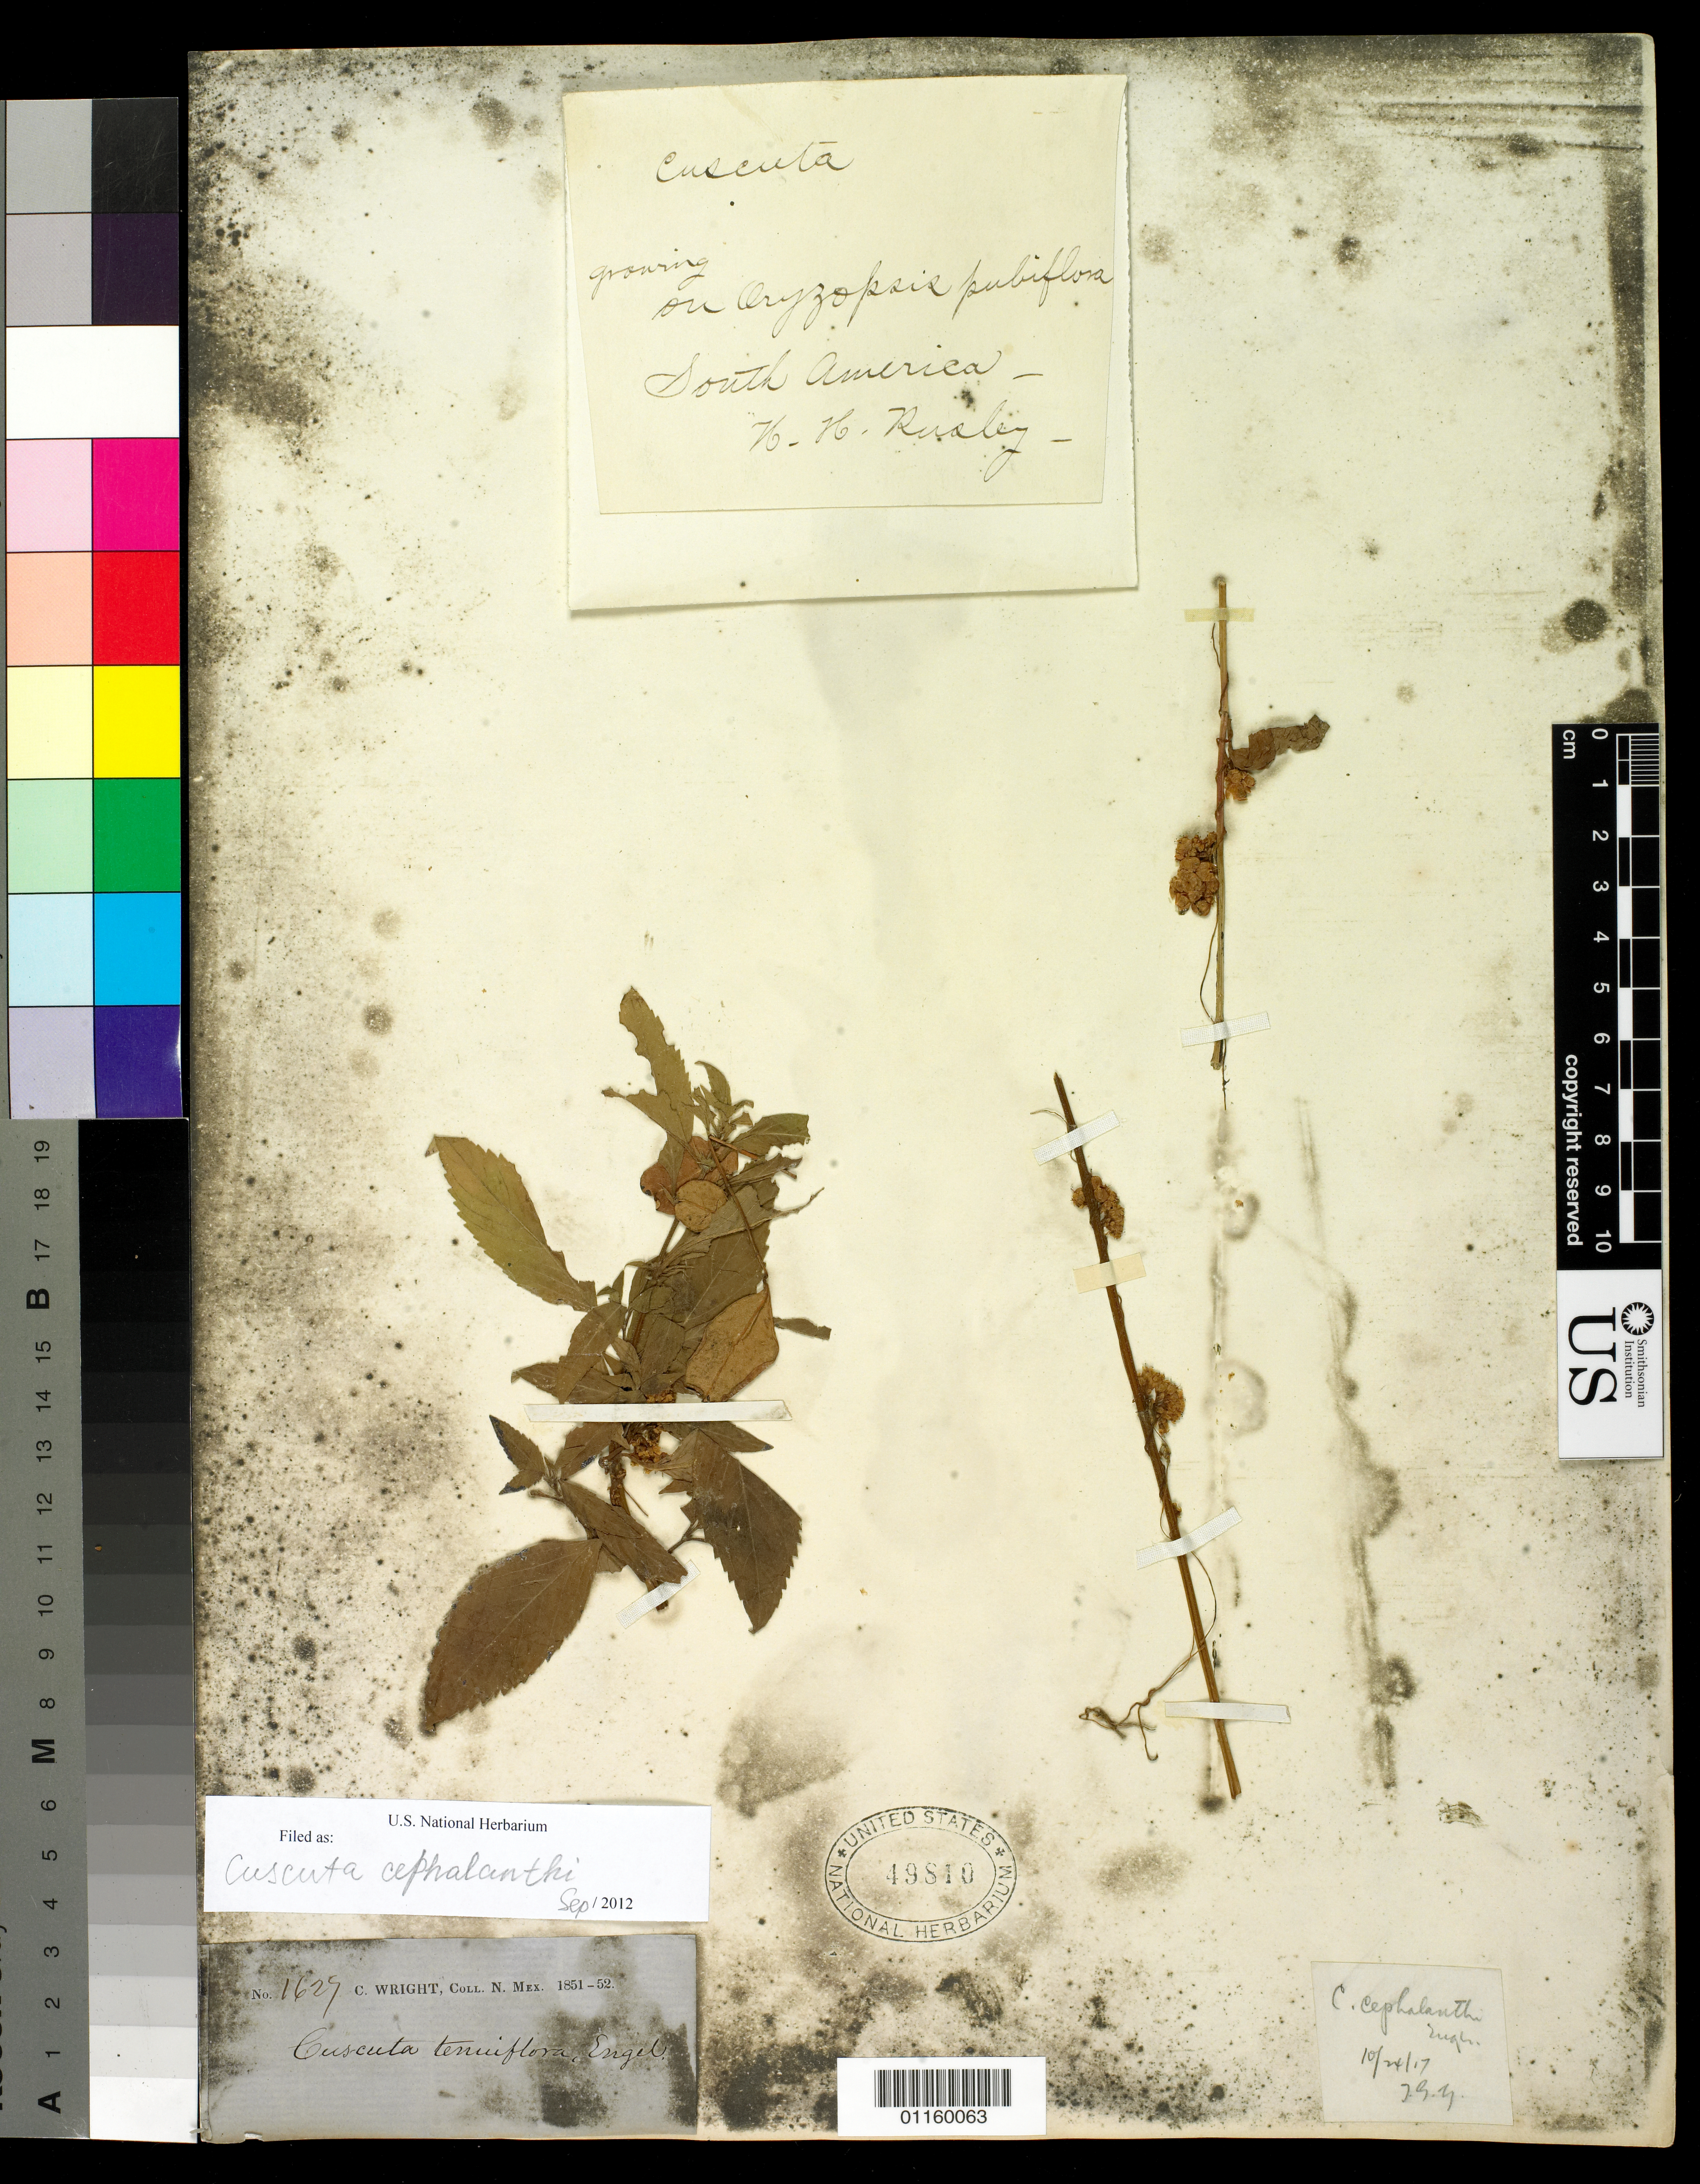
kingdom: Plantae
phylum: Tracheophyta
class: Magnoliopsida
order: Solanales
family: Convolvulaceae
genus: Cuscuta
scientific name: Cuscuta cephalanthi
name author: Engelm.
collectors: C. Wright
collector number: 1629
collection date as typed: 1851 to -- --- 1852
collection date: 1851/1852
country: United States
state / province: New Mexico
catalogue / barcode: US 49810